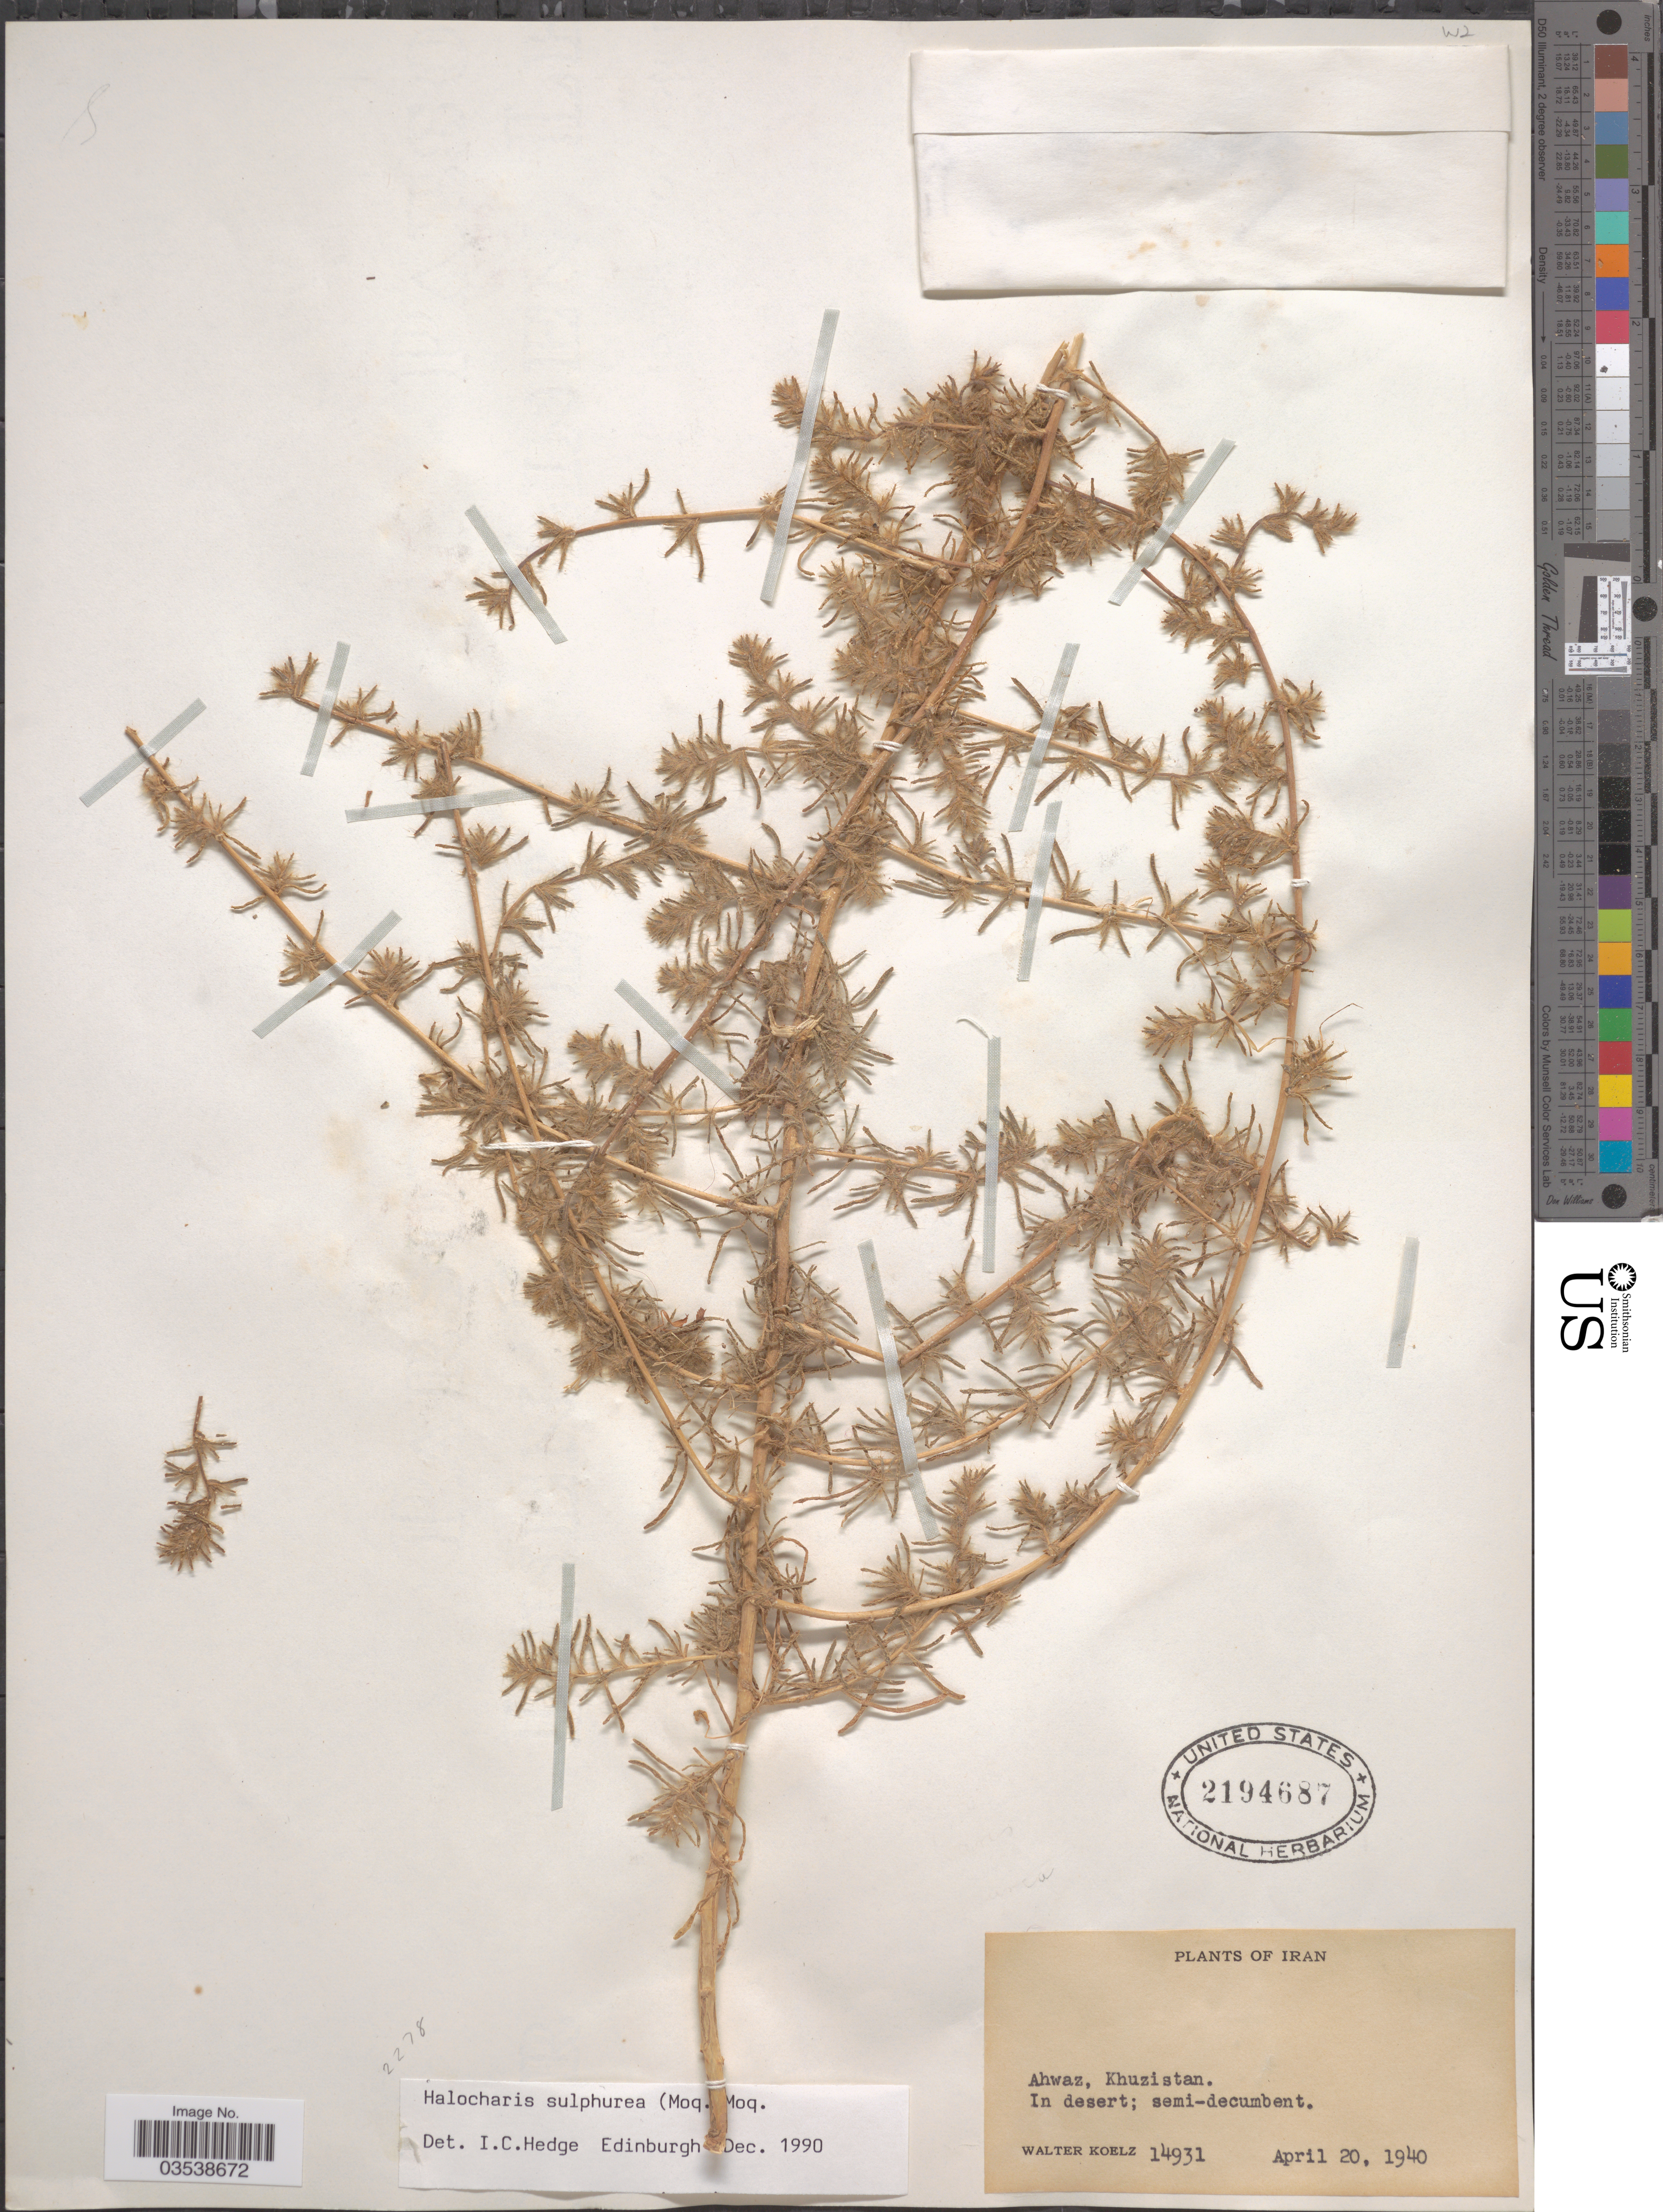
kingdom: Plantae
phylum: Tracheophyta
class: Magnoliopsida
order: Caryophyllales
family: Amaranthaceae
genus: Halocharis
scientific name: Halocharis sulphurea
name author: (Moq.) Moq.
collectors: W. N. Koelz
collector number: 14931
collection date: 1940-04-20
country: Iran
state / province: Khuzestan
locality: Ahwaz.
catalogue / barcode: US 2194687